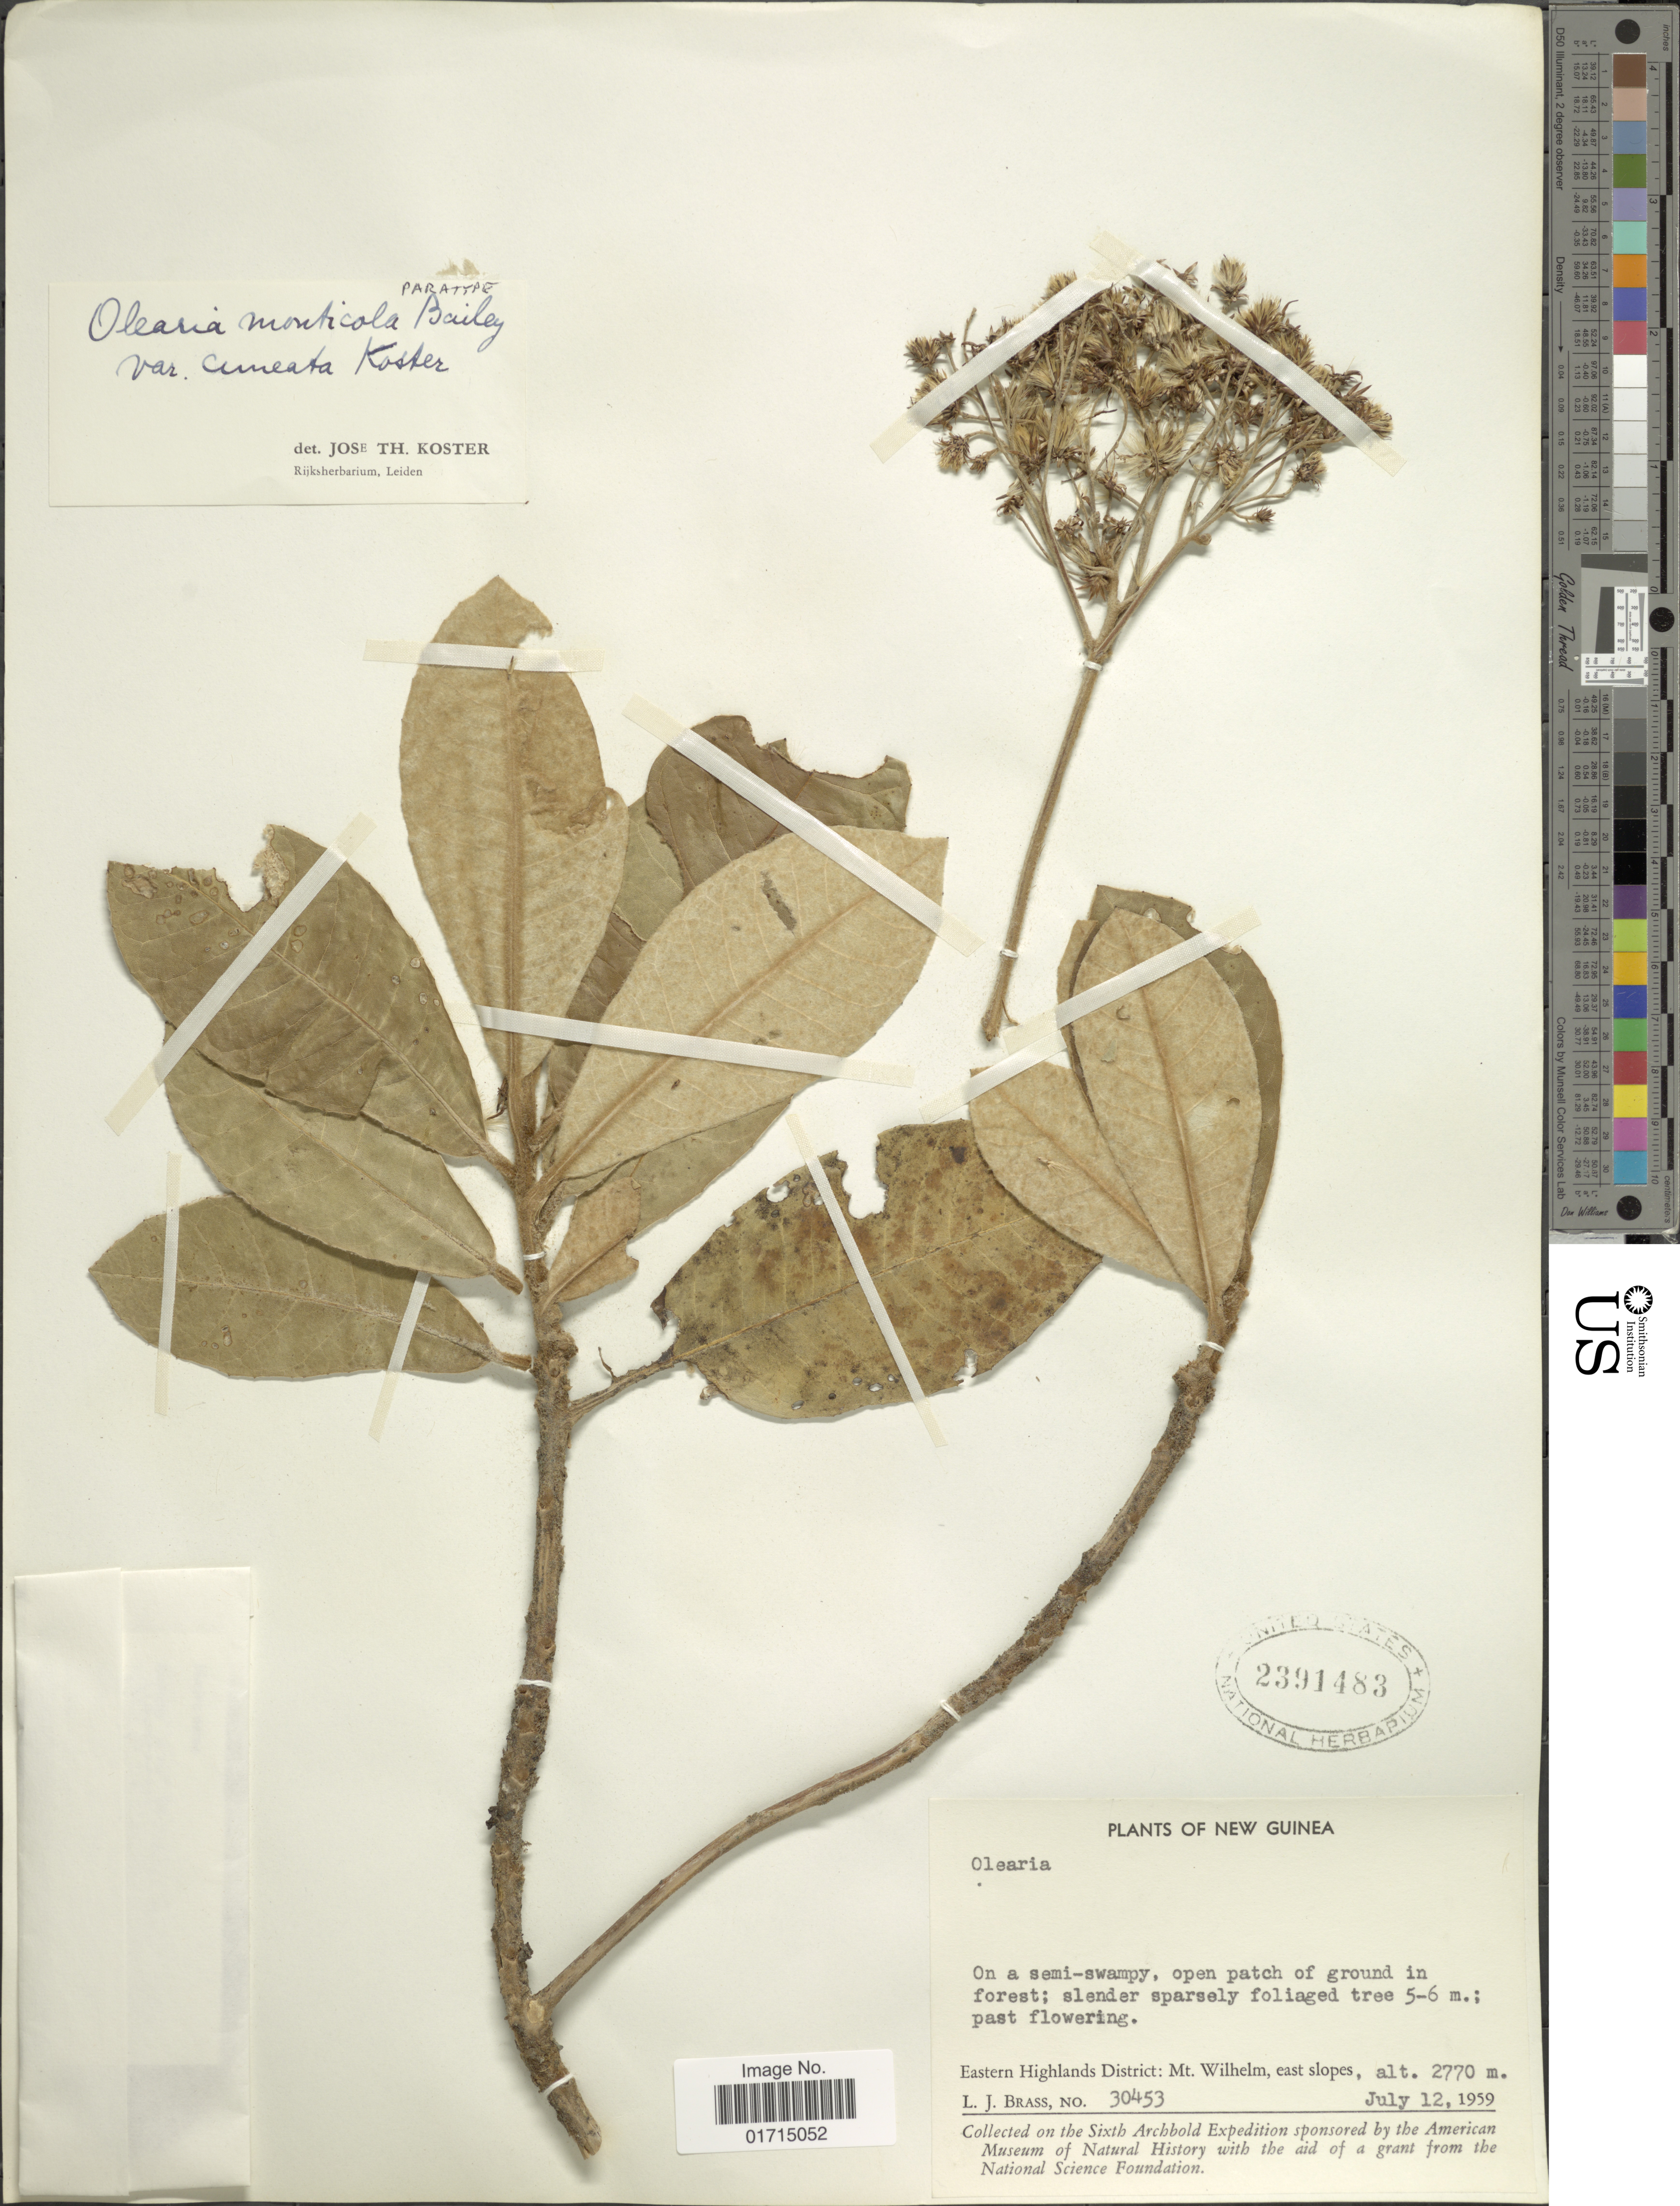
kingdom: Plantae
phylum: Tracheophyta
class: Magnoliopsida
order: Asterales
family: Asteraceae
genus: Olearia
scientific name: Olearia monticola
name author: F.M. Bailey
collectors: L. J. Brass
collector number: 30453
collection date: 1959-07-12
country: Papua New Guinea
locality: New Guinea. Eastern Highland District: Mt. Wilhelm, east slopes.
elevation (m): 2770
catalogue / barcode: US 2391483